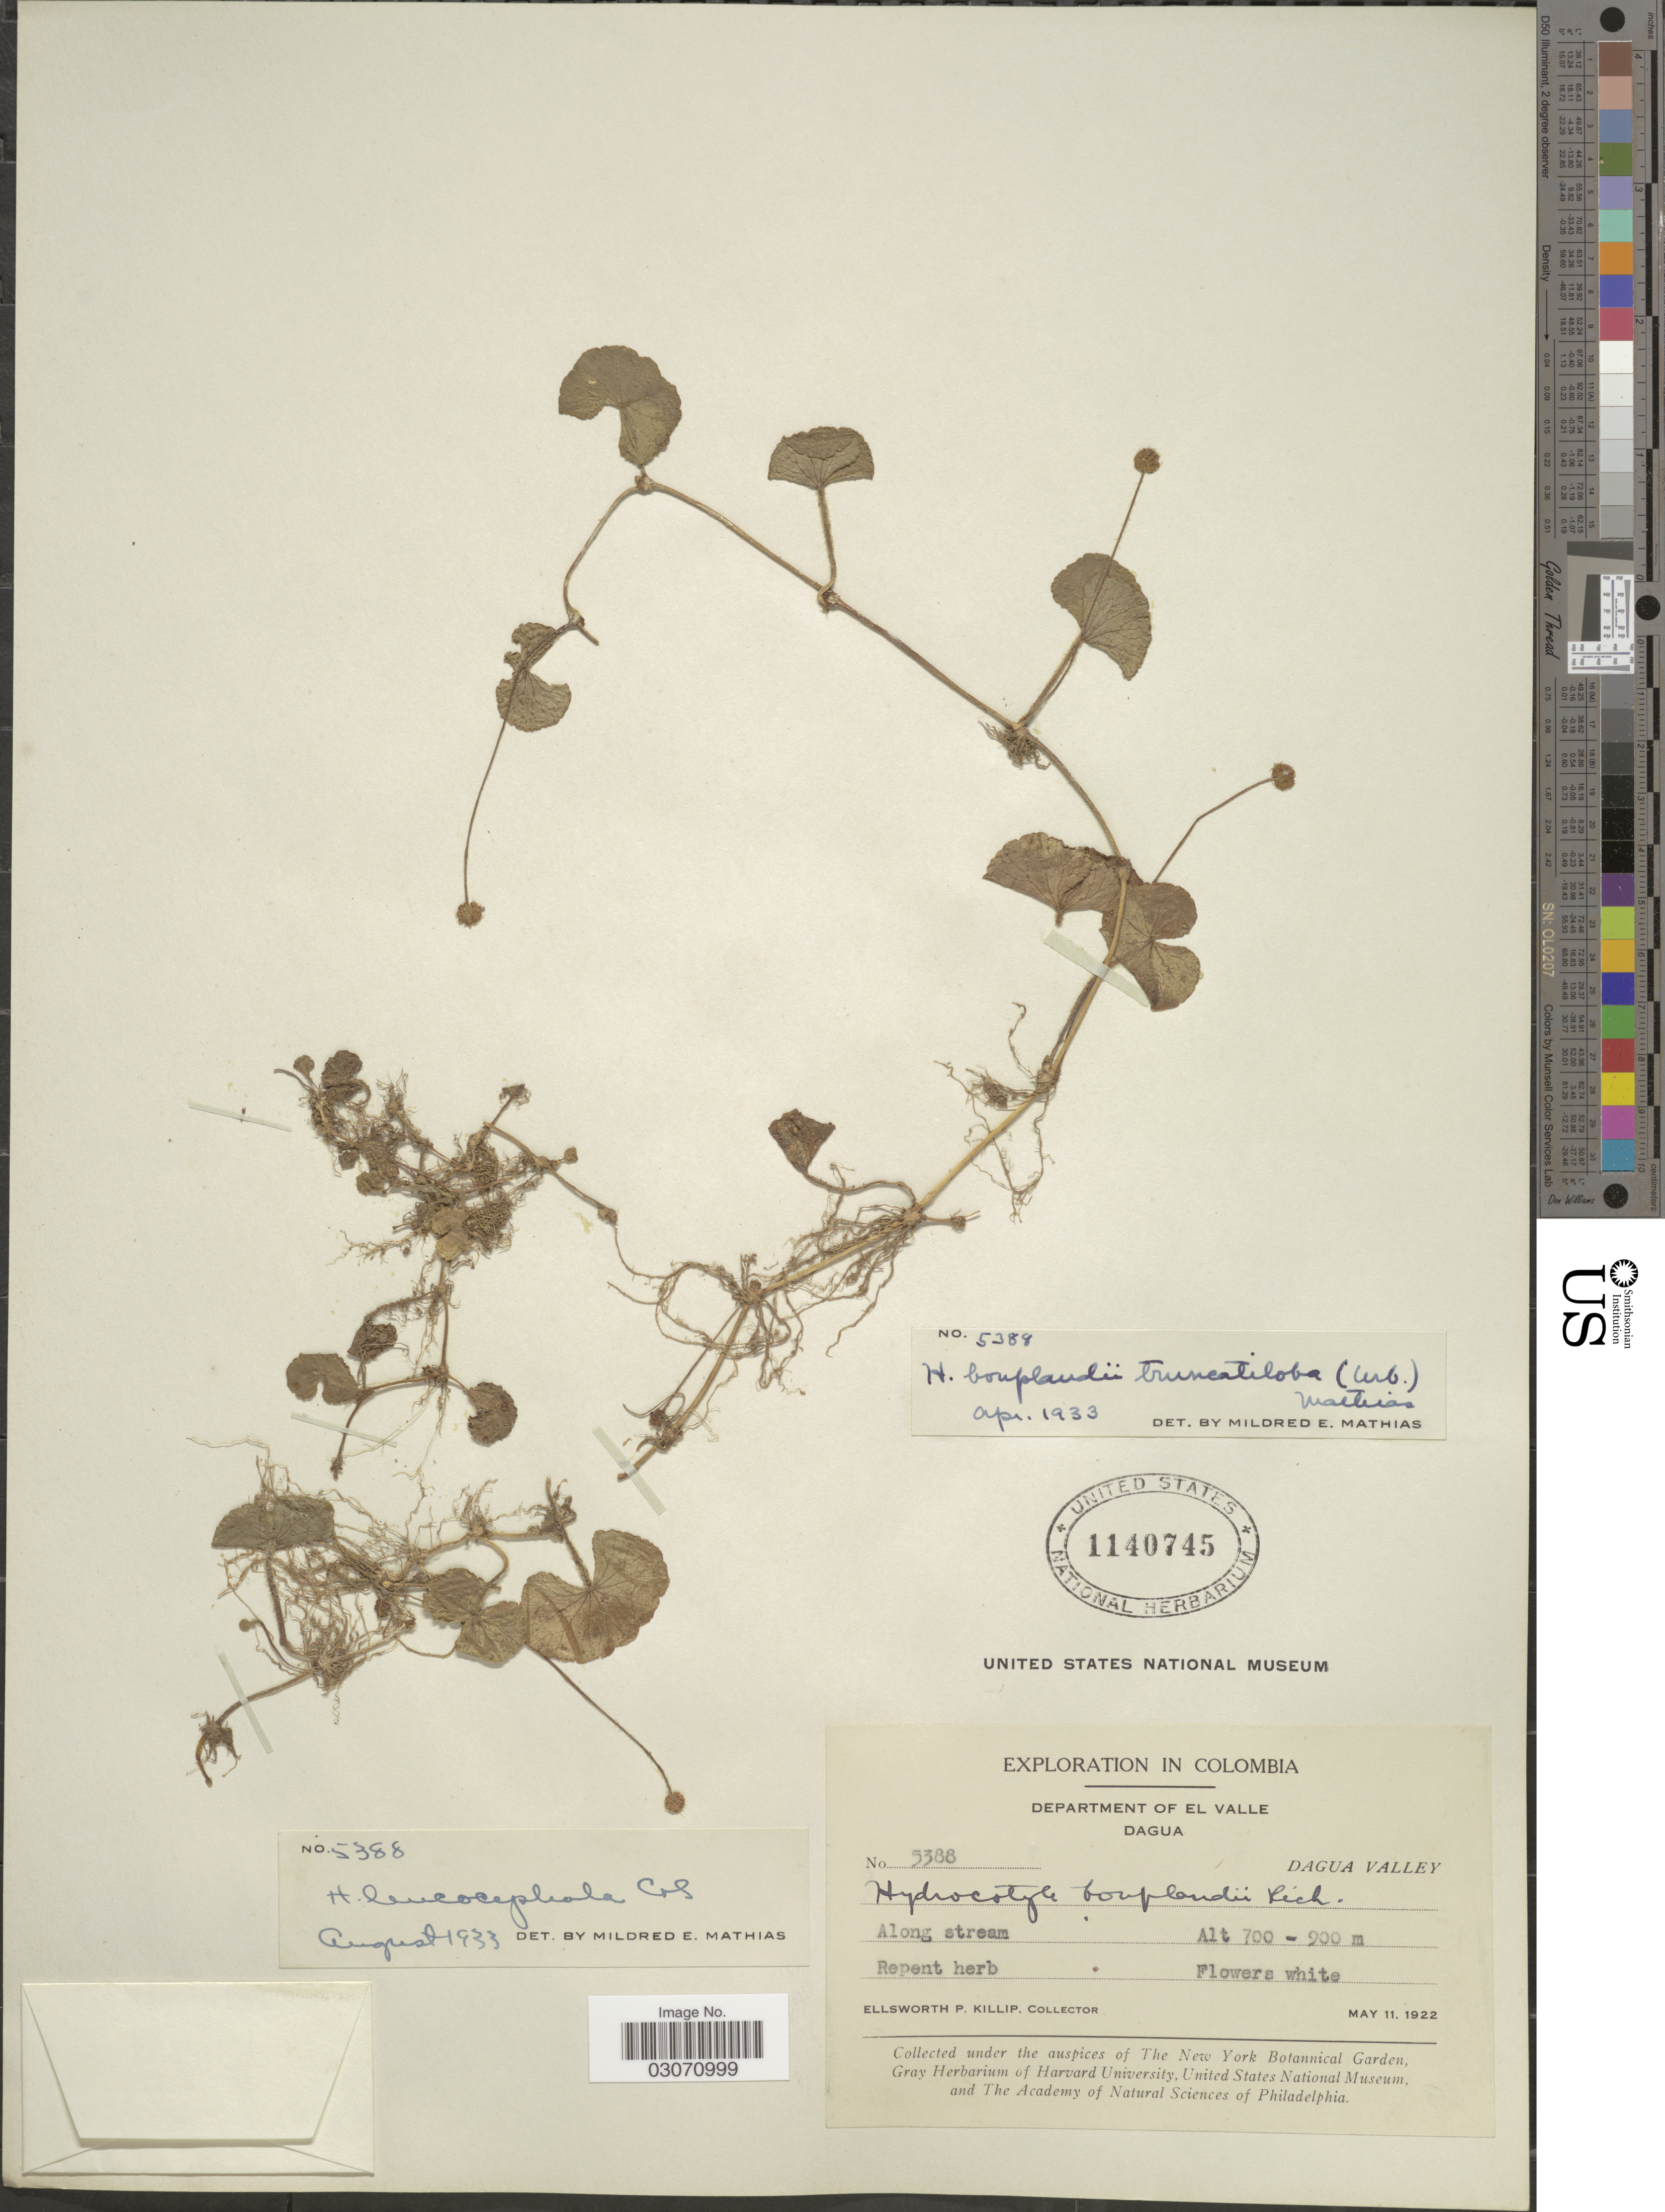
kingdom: Plantae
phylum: Tracheophyta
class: Magnoliopsida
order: Apiales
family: Araliaceae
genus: Hydrocotyle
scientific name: Hydrocotyle leucocephala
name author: Cham. & Schltdl.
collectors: E. P. Killip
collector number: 5388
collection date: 1922-05-11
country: Colombia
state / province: Valle del Cauca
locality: Department of El Valle, Dagua, Dagua Valley.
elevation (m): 700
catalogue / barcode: US 1140745